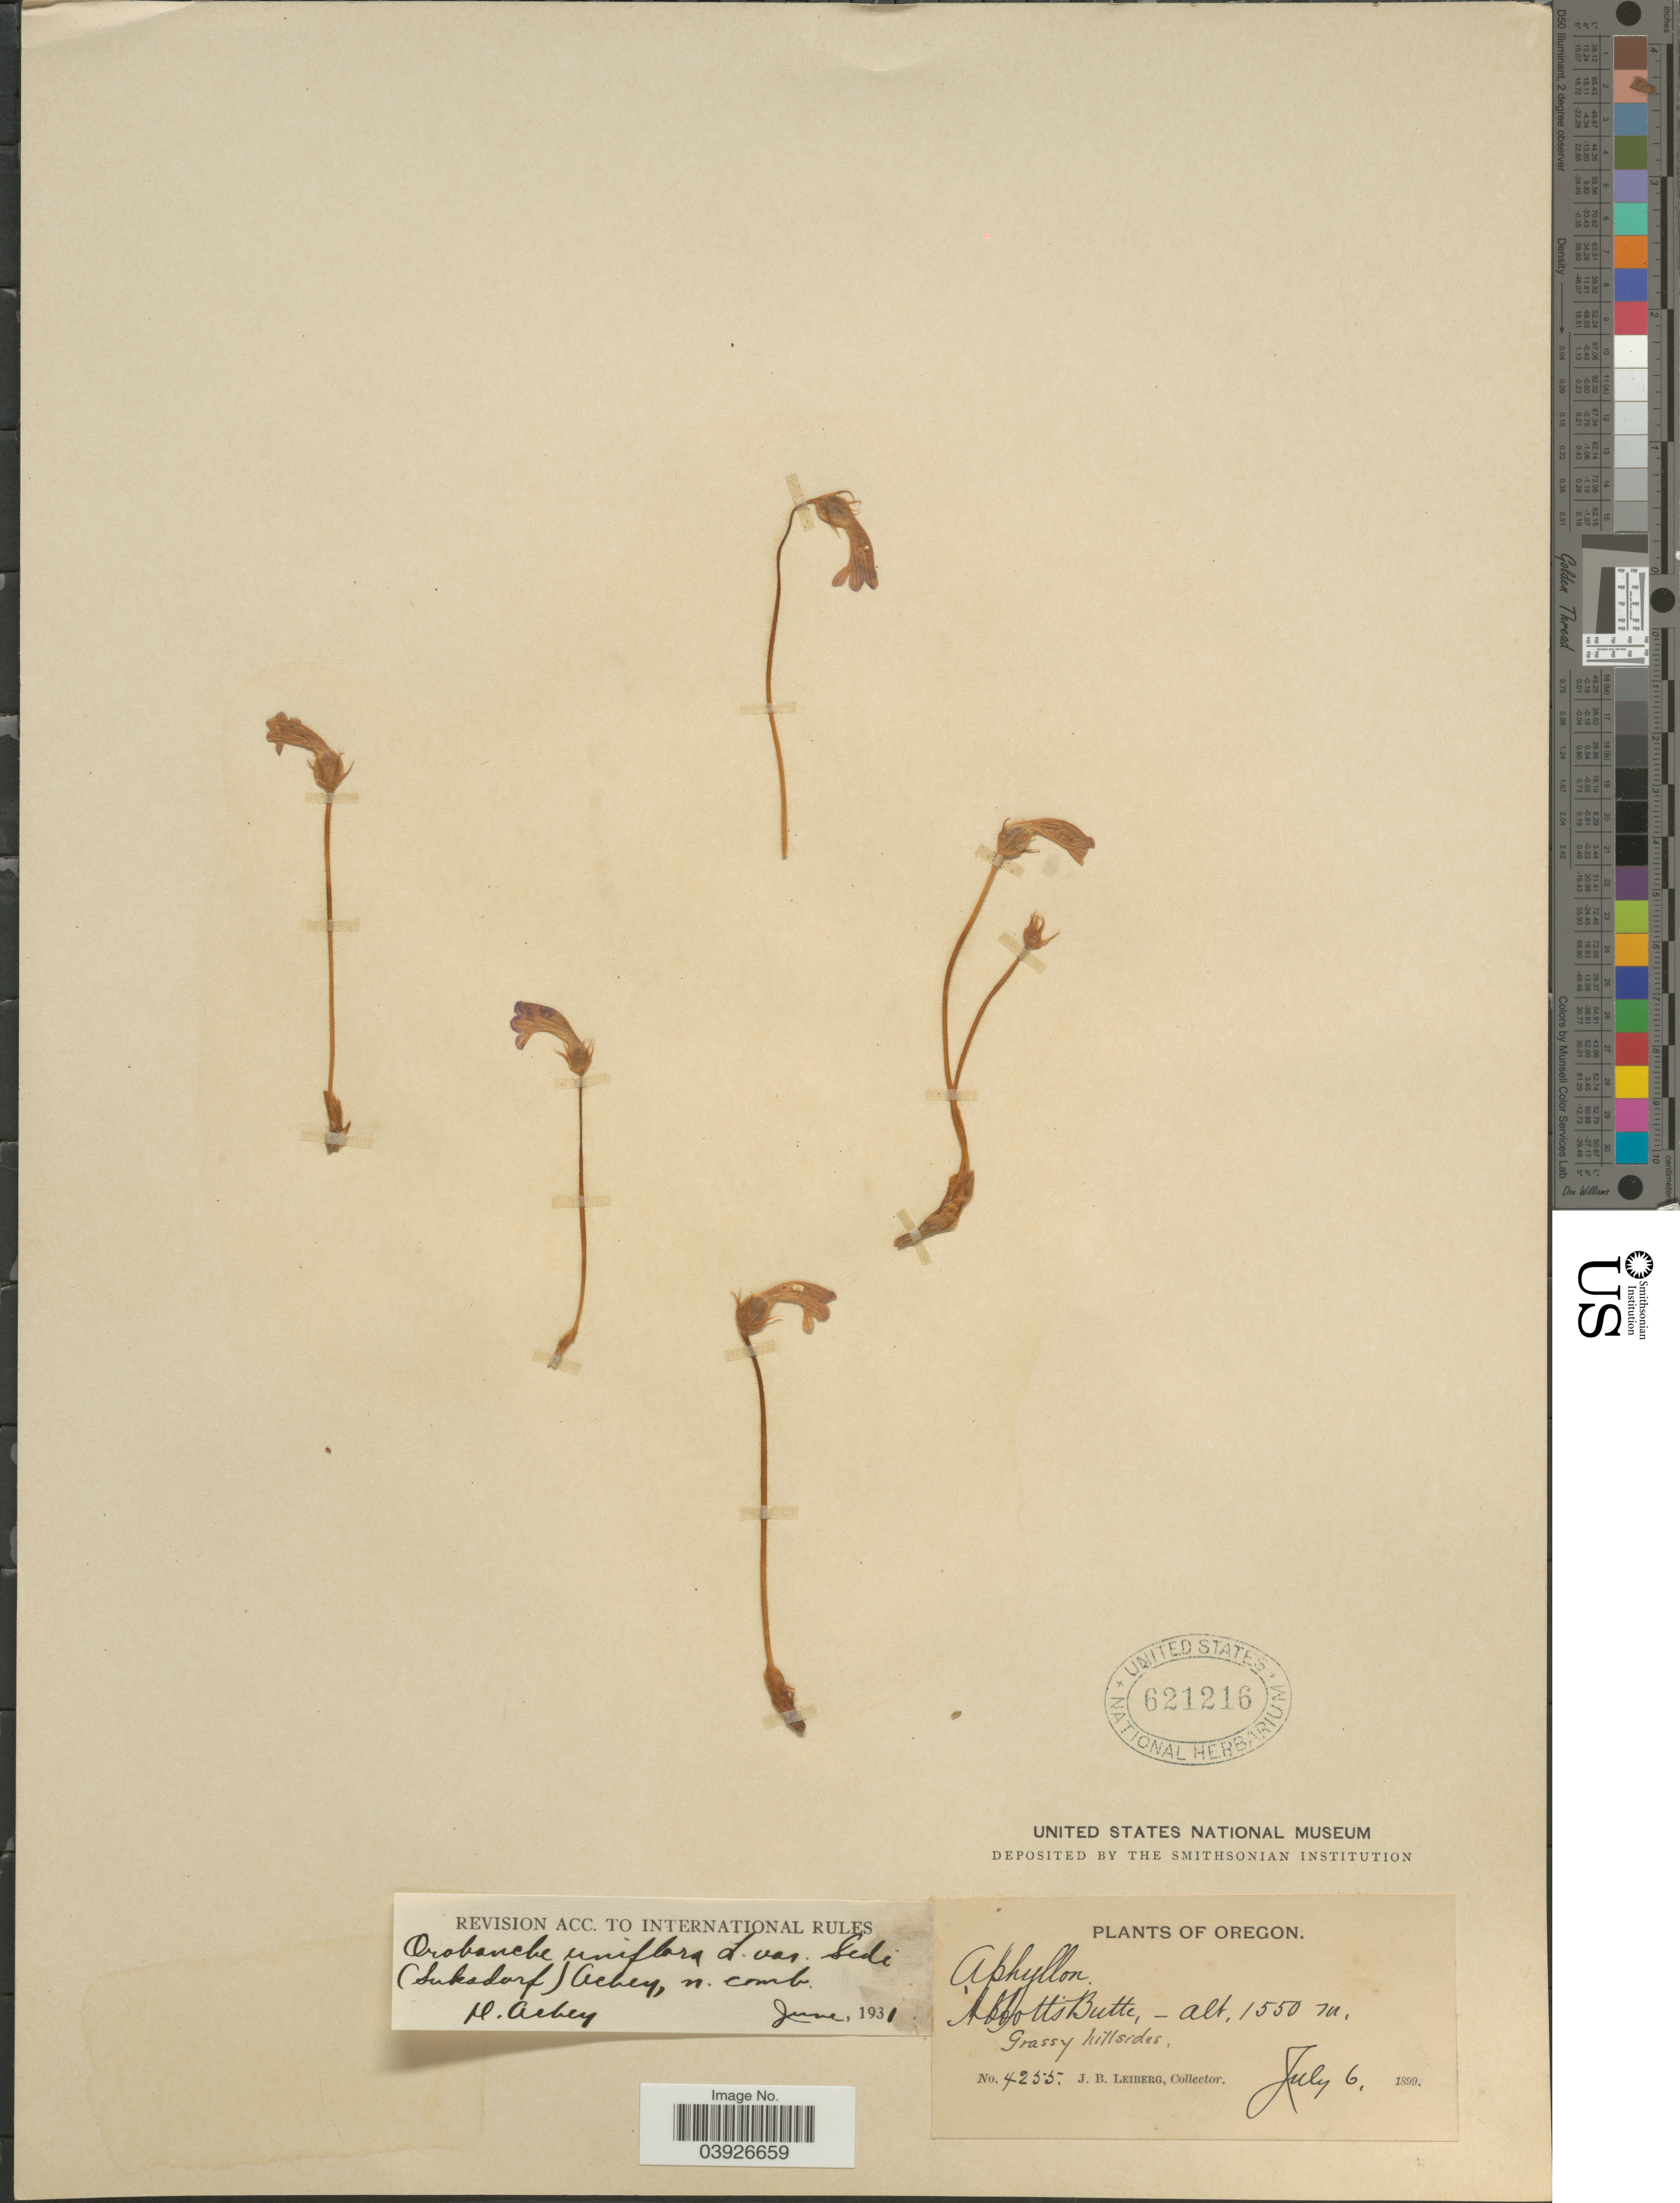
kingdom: Plantae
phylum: Tracheophyta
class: Magnoliopsida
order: Lamiales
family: Orobanchaceae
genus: Aphyllon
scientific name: Aphyllon sedi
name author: Suksd.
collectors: J. B. Leiberg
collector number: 4255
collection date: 1899-07-06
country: United States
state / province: Oregon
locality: Abbott's Butte.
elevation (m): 1550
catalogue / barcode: US 621216